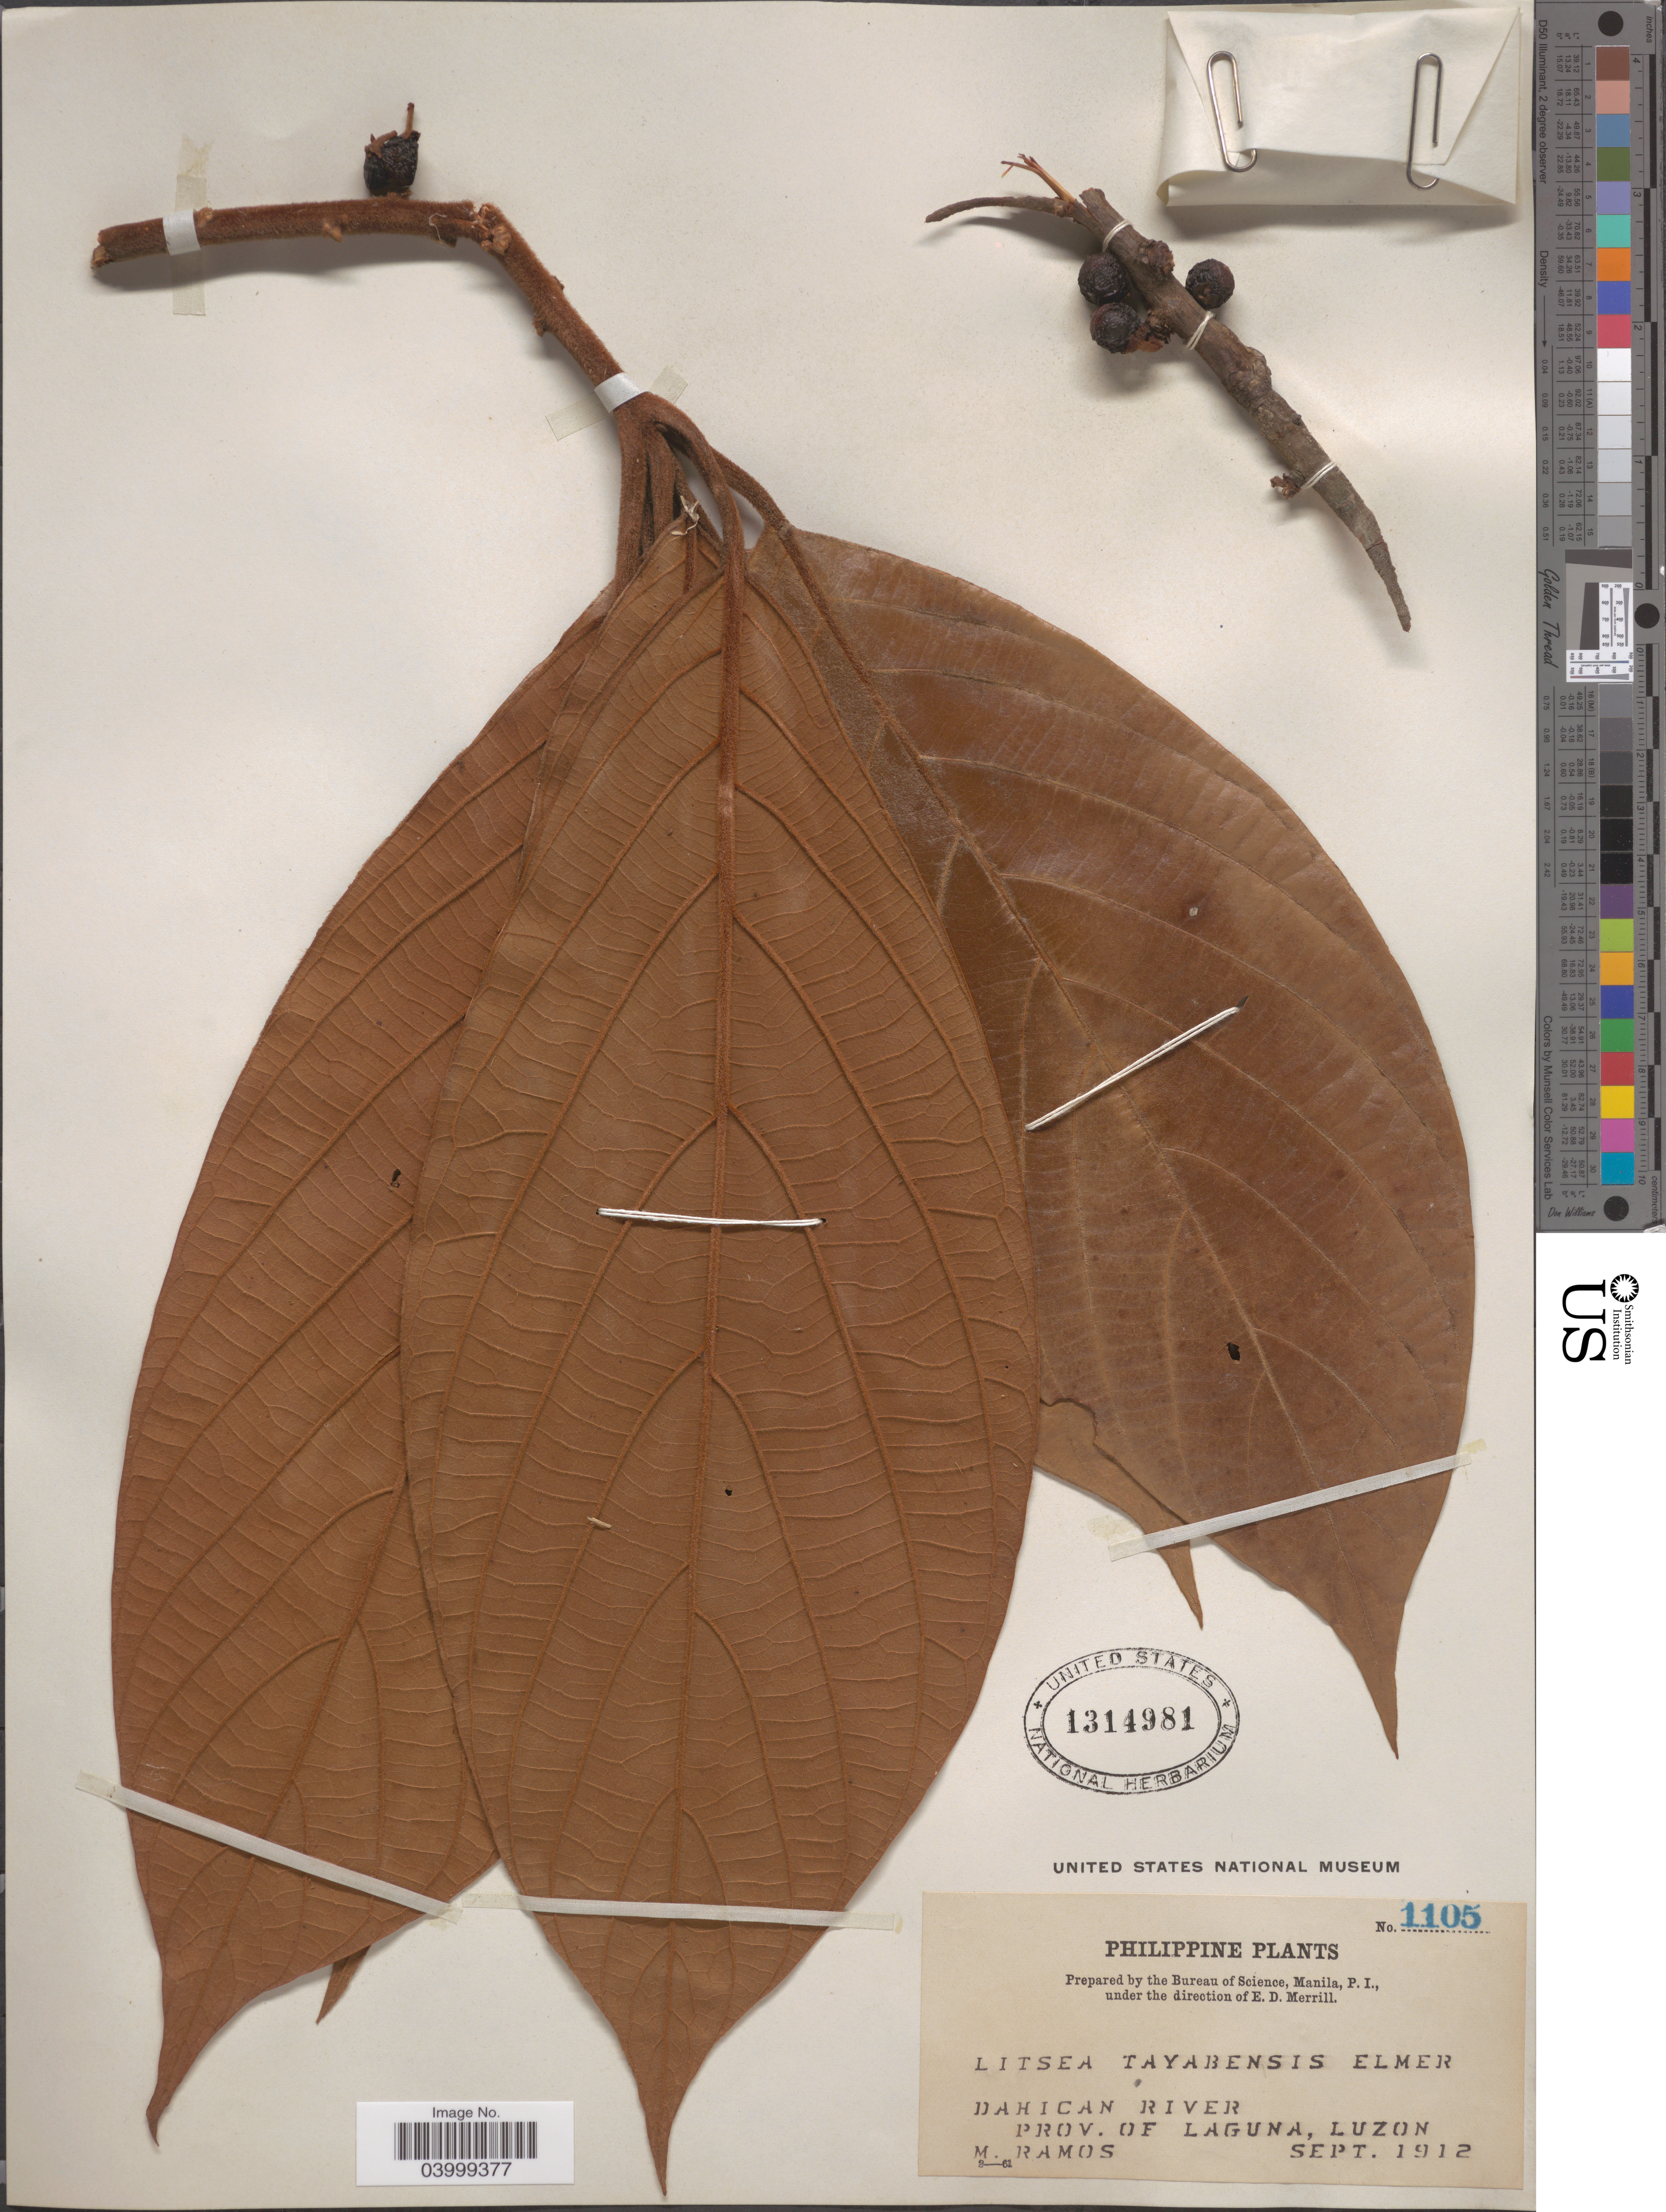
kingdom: Plantae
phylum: Tracheophyta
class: Magnoliopsida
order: Laurales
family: Lauraceae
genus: Actinodaphne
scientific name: Actinodaphne tayabensis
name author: (Elmer) Merr.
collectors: M. Ramos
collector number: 1105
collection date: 1912-09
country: Philippines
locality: Dahican River, Prov. of Laguna, Luzon.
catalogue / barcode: US 1314981